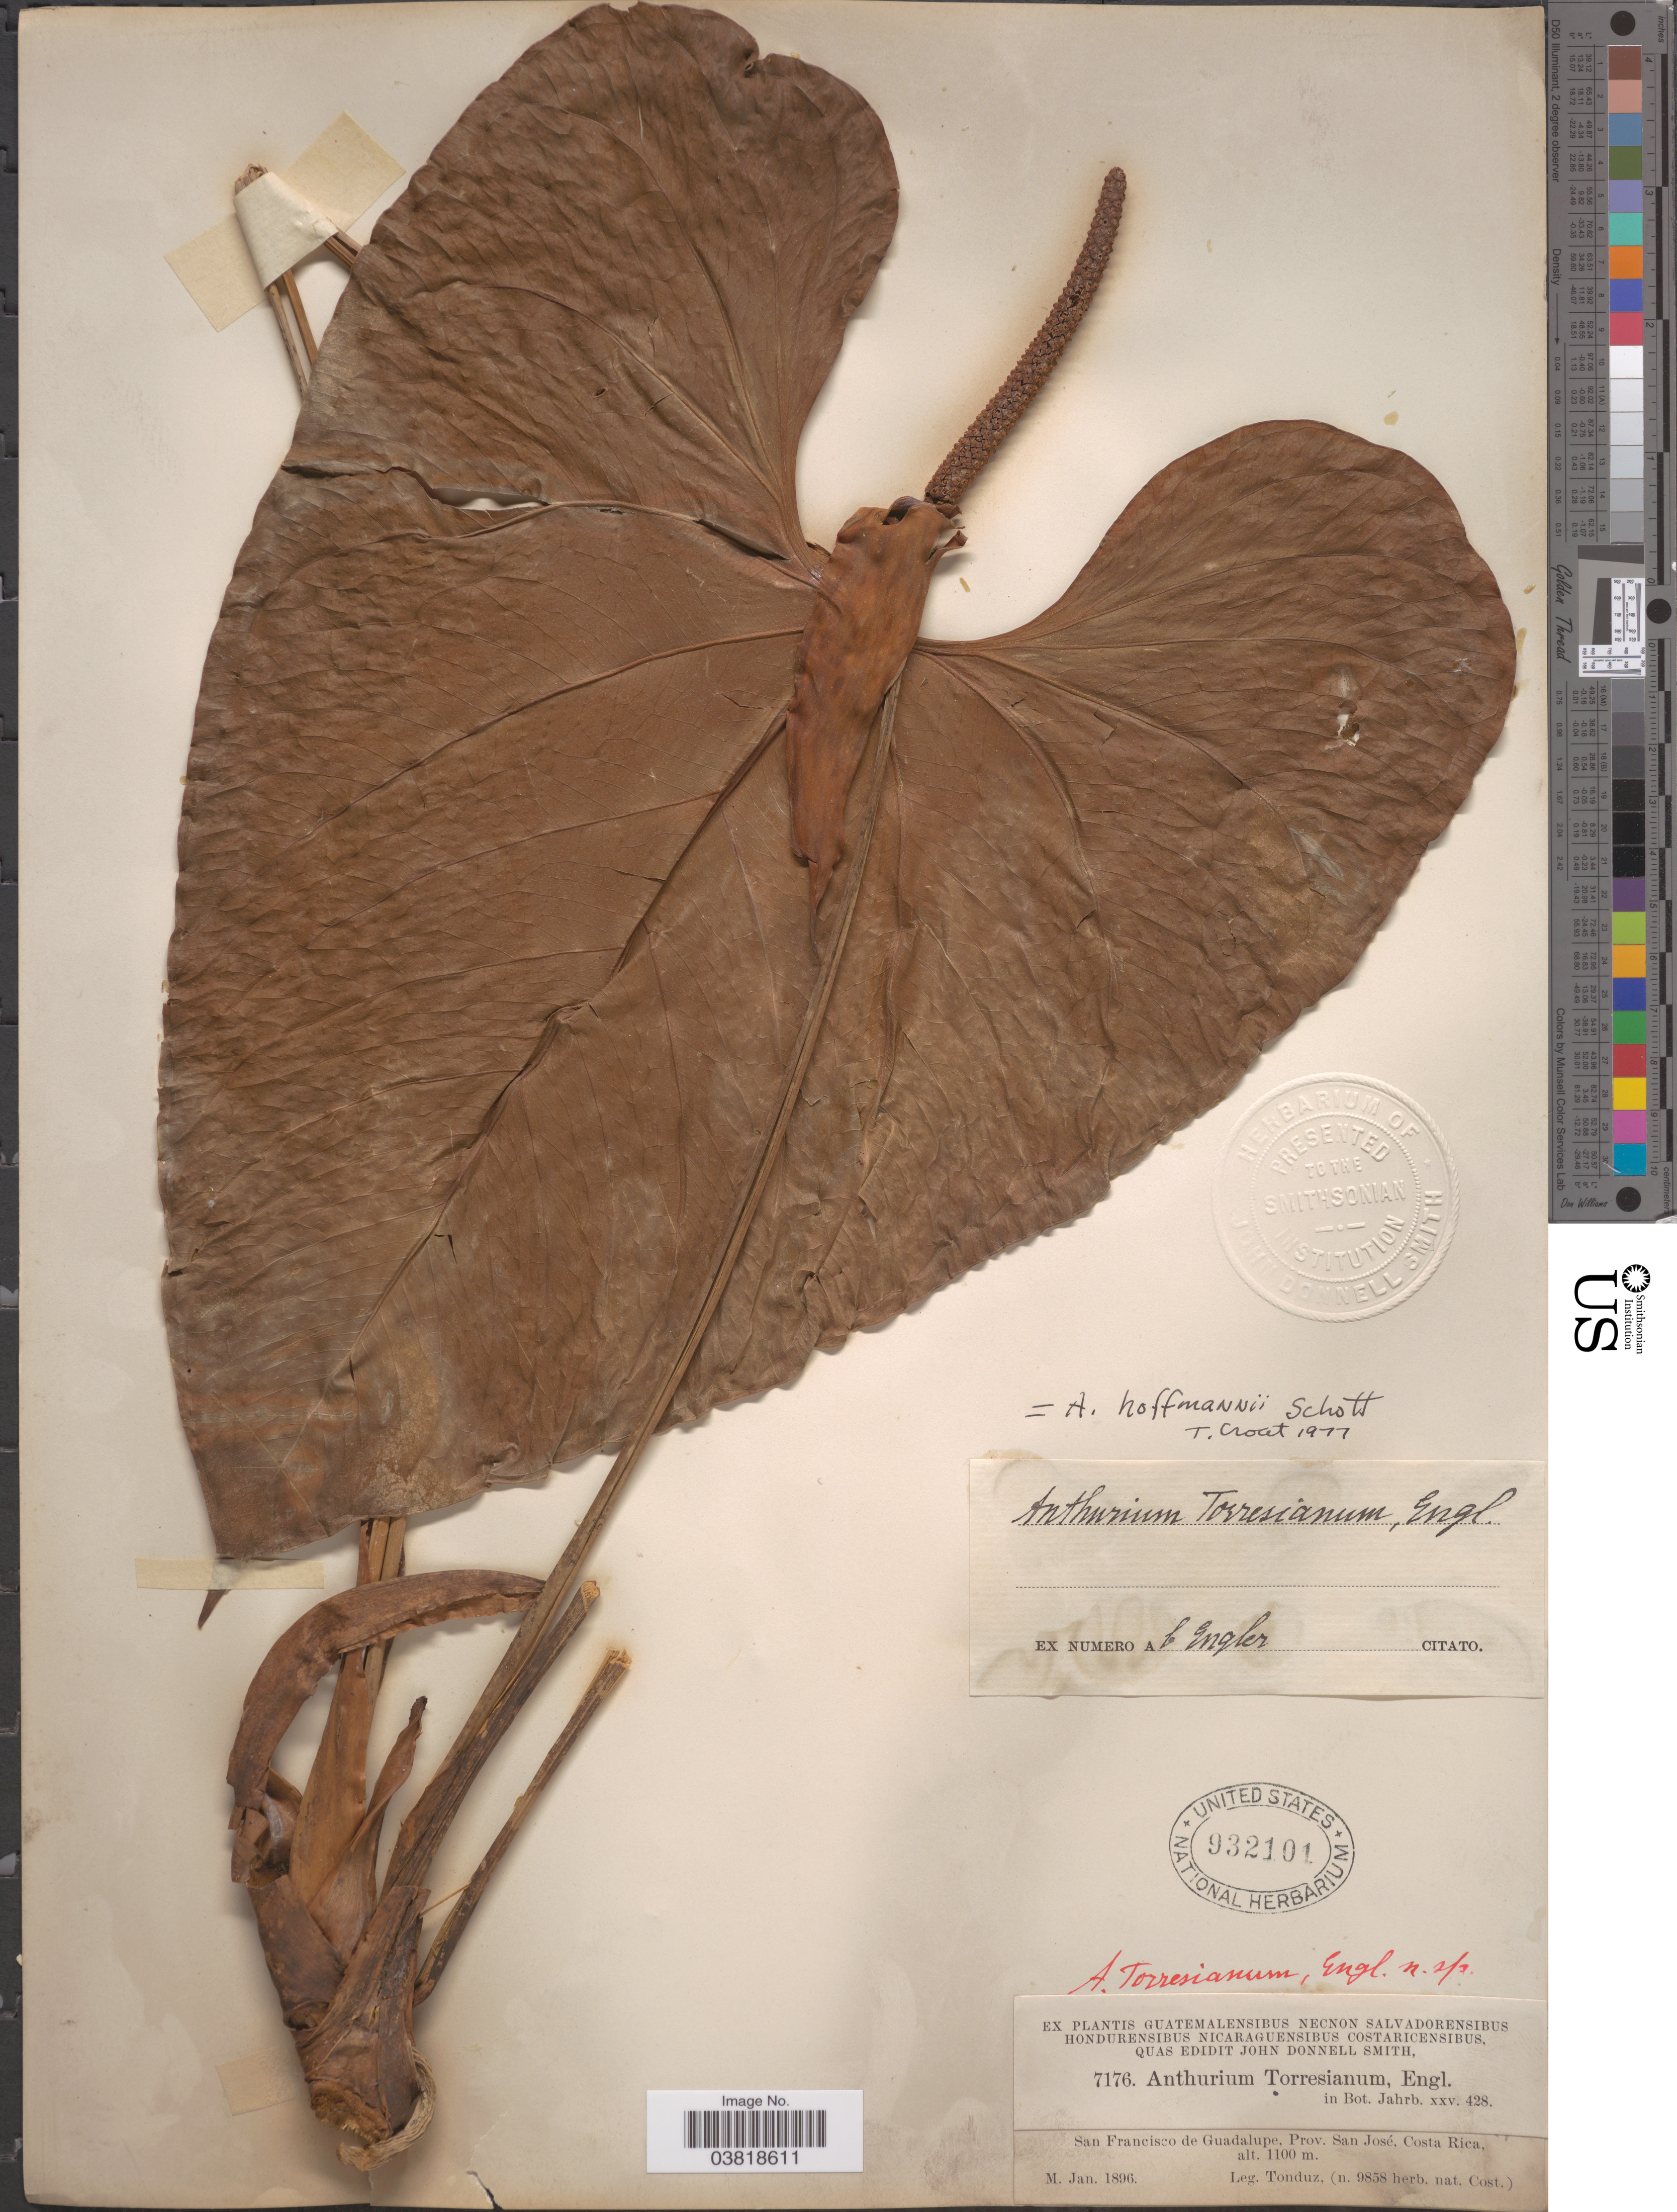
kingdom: Plantae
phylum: Tracheophyta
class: Liliopsida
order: Alismatales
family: Araceae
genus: Anthurium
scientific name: Anthurium hoffmanni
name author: Schott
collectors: Tonduz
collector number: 7176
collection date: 1896-01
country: Costa Rica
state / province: San José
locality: San Francisco de Guadalupe.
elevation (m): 1100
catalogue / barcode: US 932101